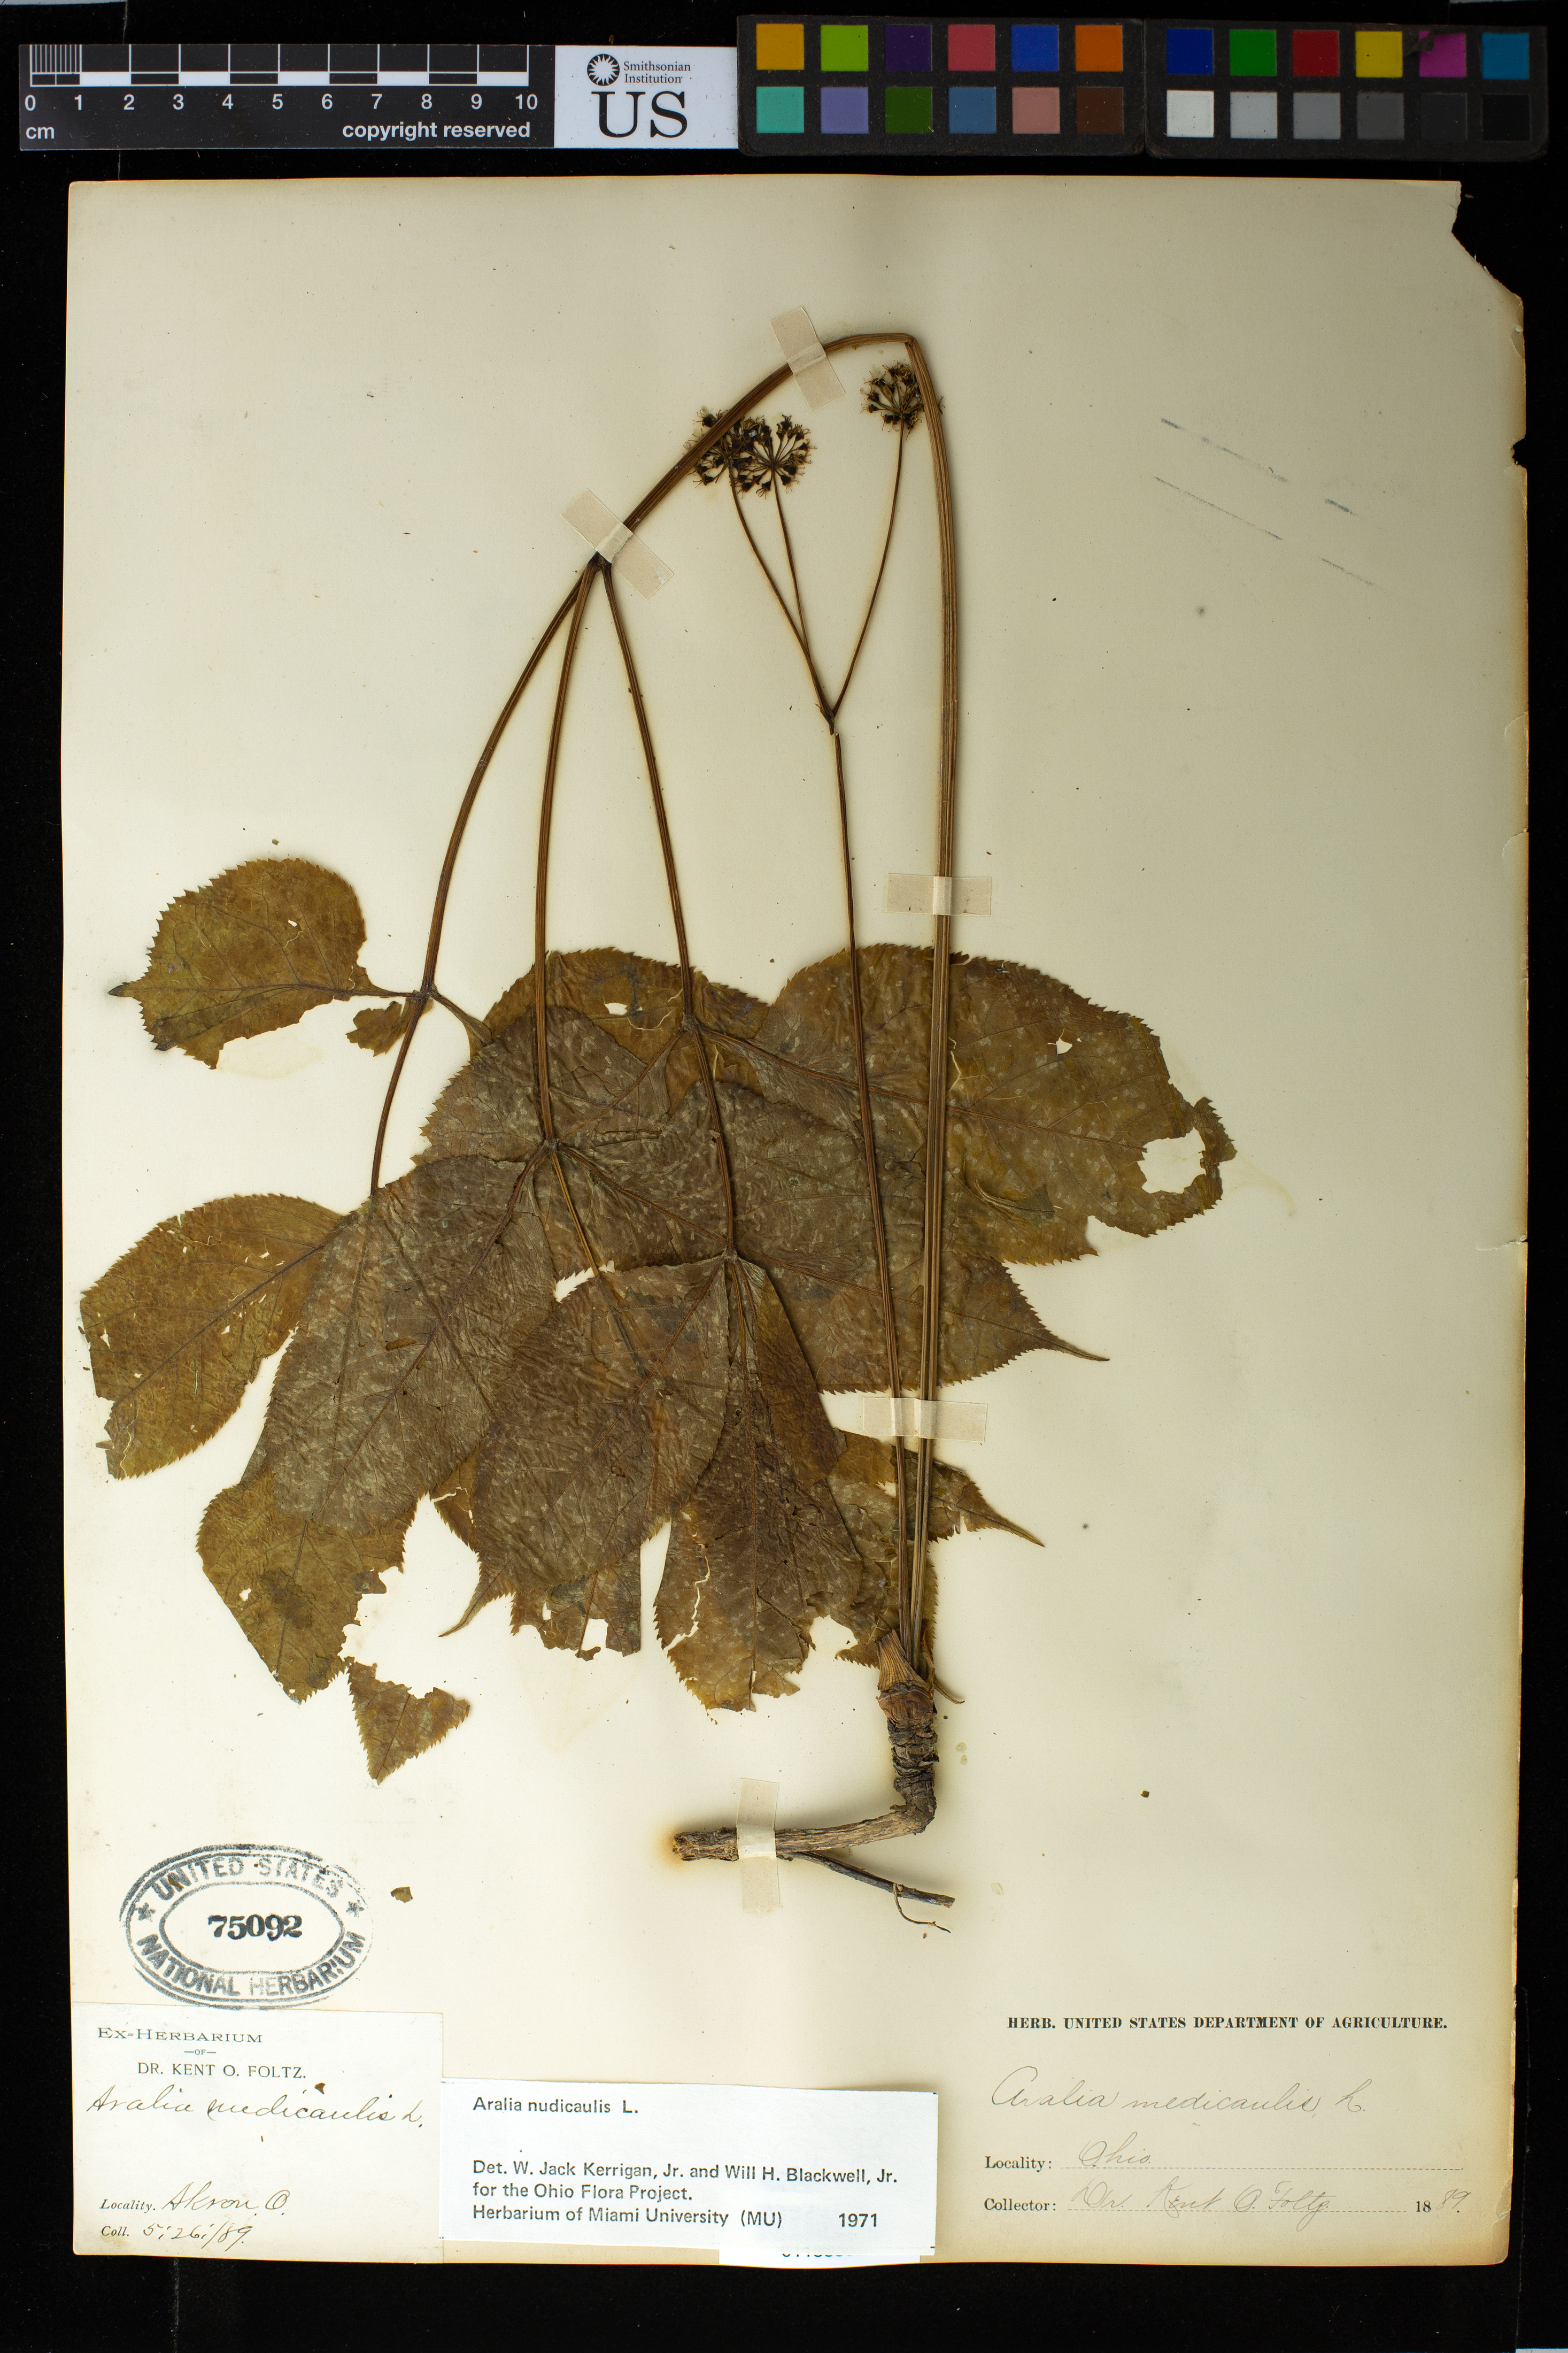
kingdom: Plantae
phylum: Tracheophyta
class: Magnoliopsida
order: Apiales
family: Araliaceae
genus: Aralia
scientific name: Aralia nudicaulis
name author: L.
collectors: K. Foltz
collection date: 1889-05-26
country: United States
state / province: Ohio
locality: Akron.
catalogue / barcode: US 75092